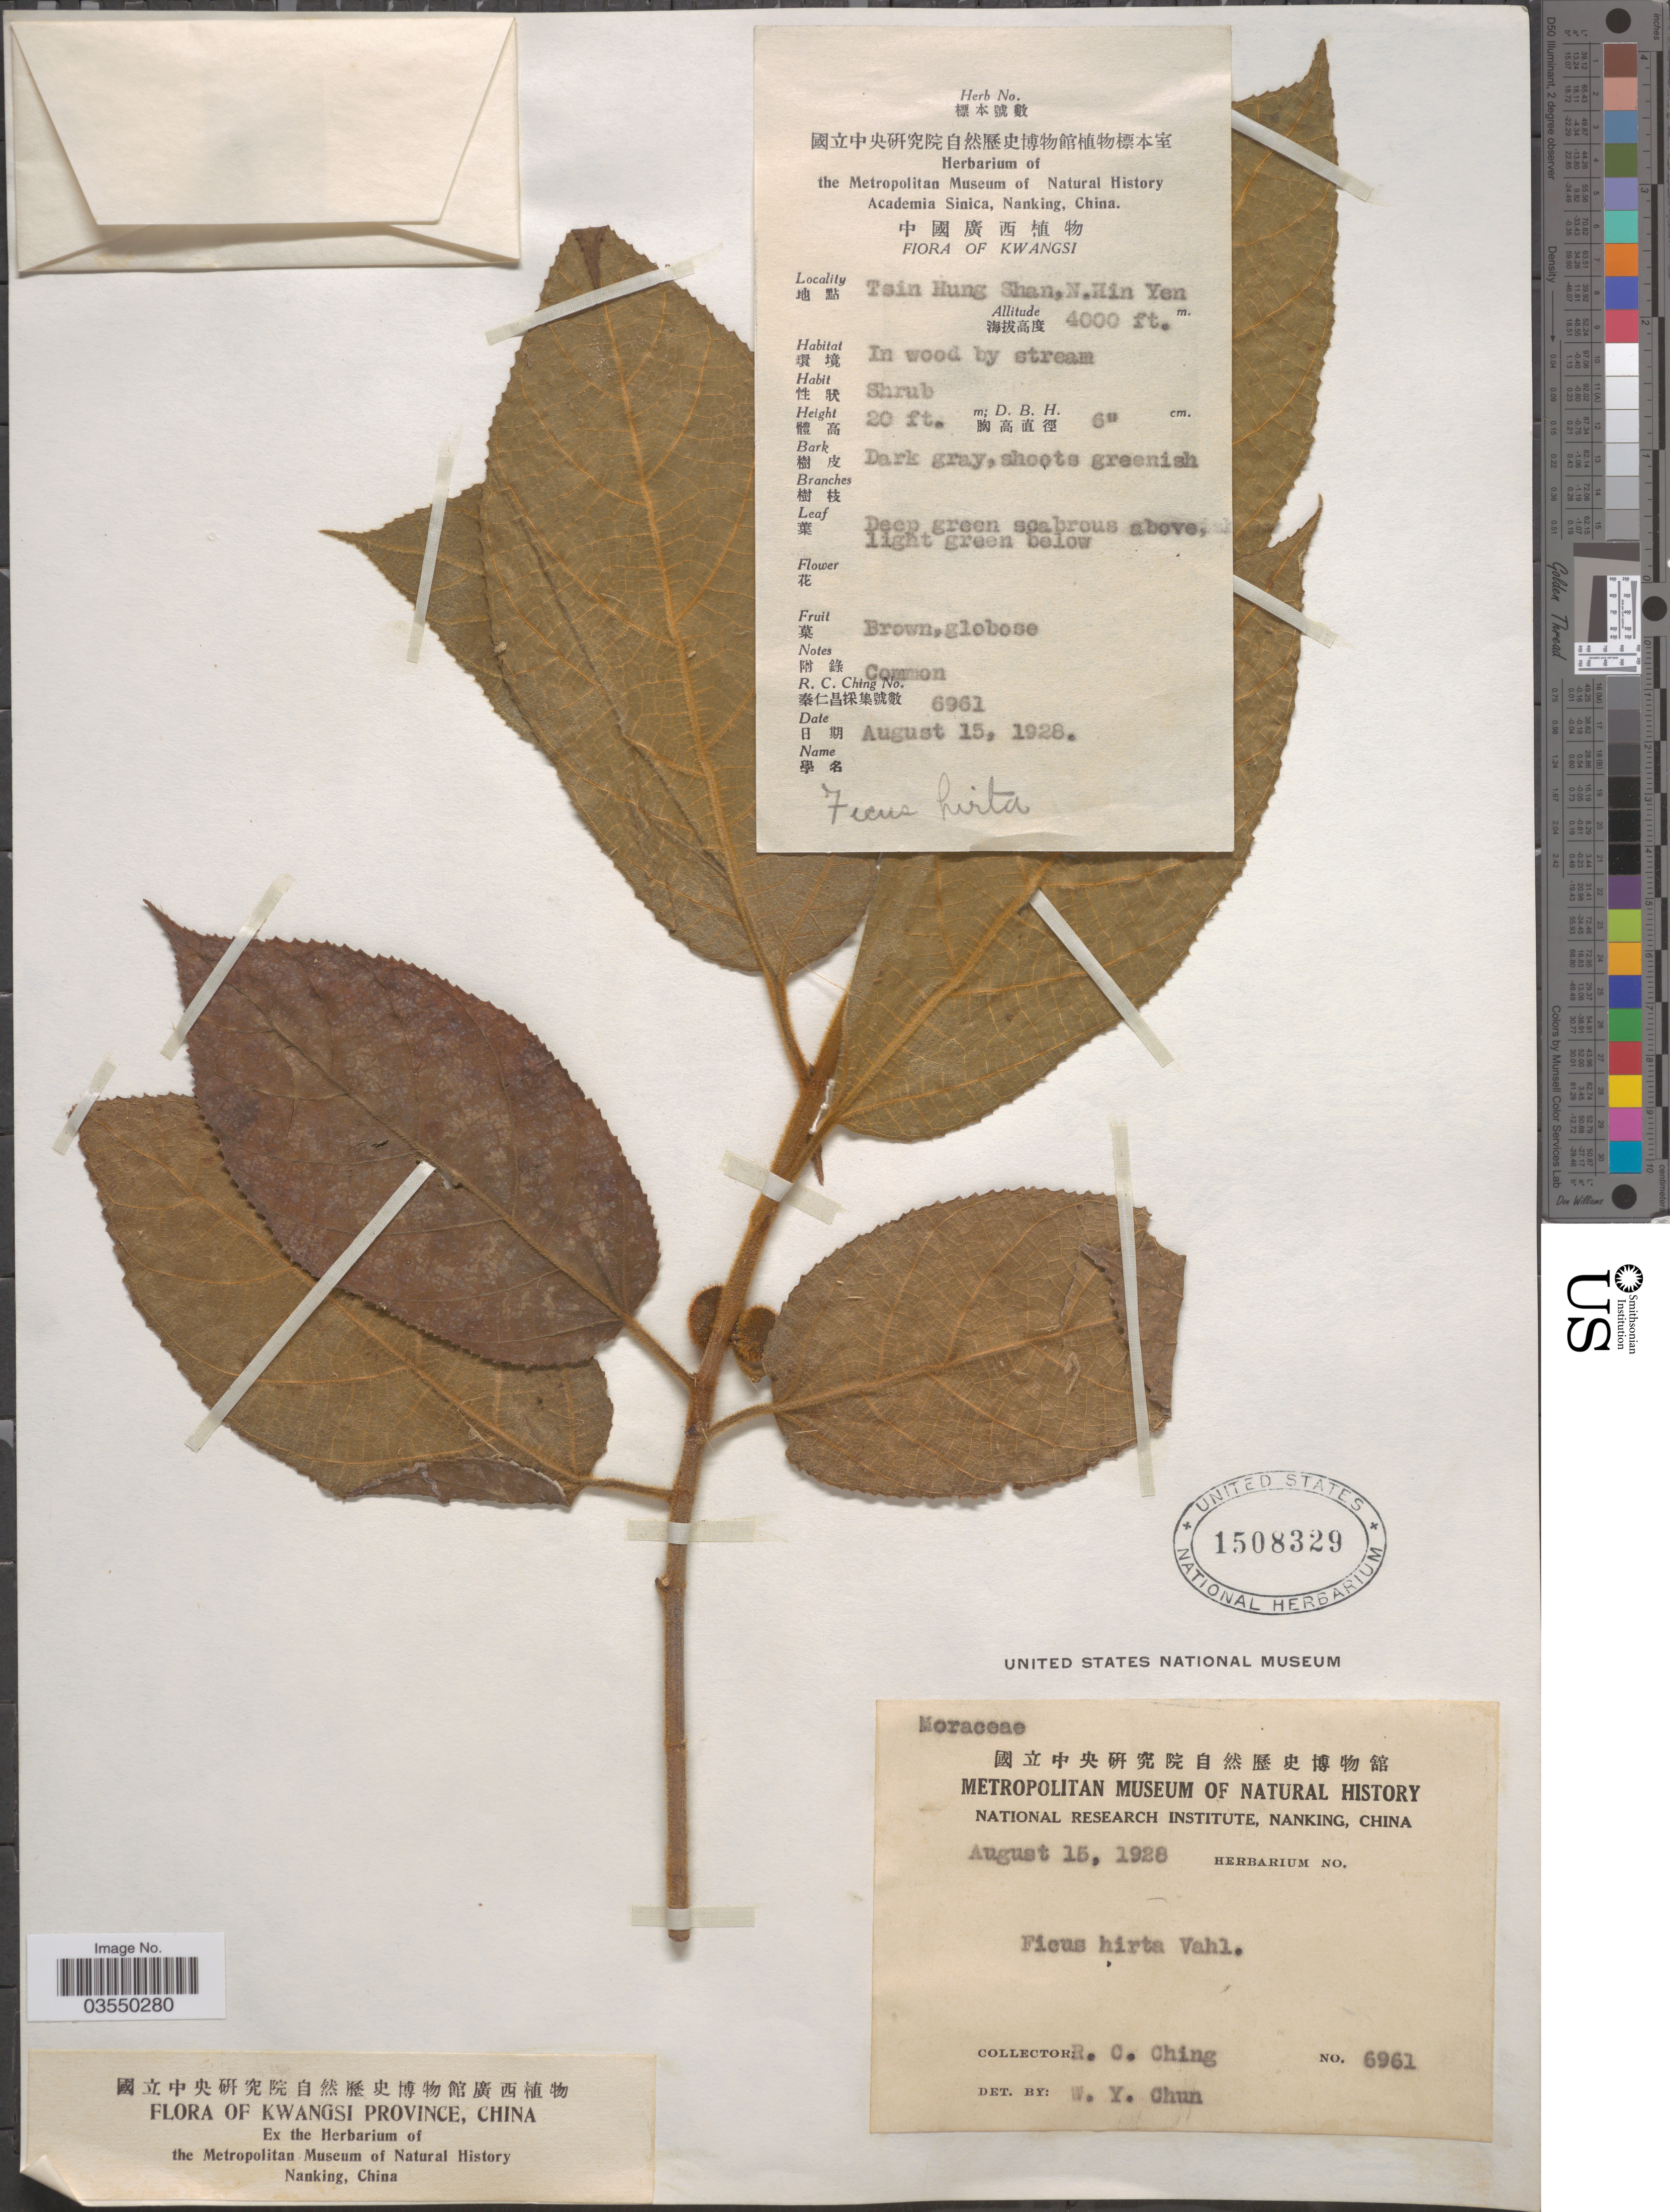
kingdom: Plantae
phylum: Tracheophyta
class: Magnoliopsida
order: Rosales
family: Moraceae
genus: Ficus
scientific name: Ficus hirta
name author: Vahl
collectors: R. C. Ching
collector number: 6961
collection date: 1928-08-15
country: China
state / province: Guangxi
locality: Kwangsi Province. Tsin Hung Shan, N. Hin Yen.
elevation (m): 1219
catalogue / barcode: US 1508329